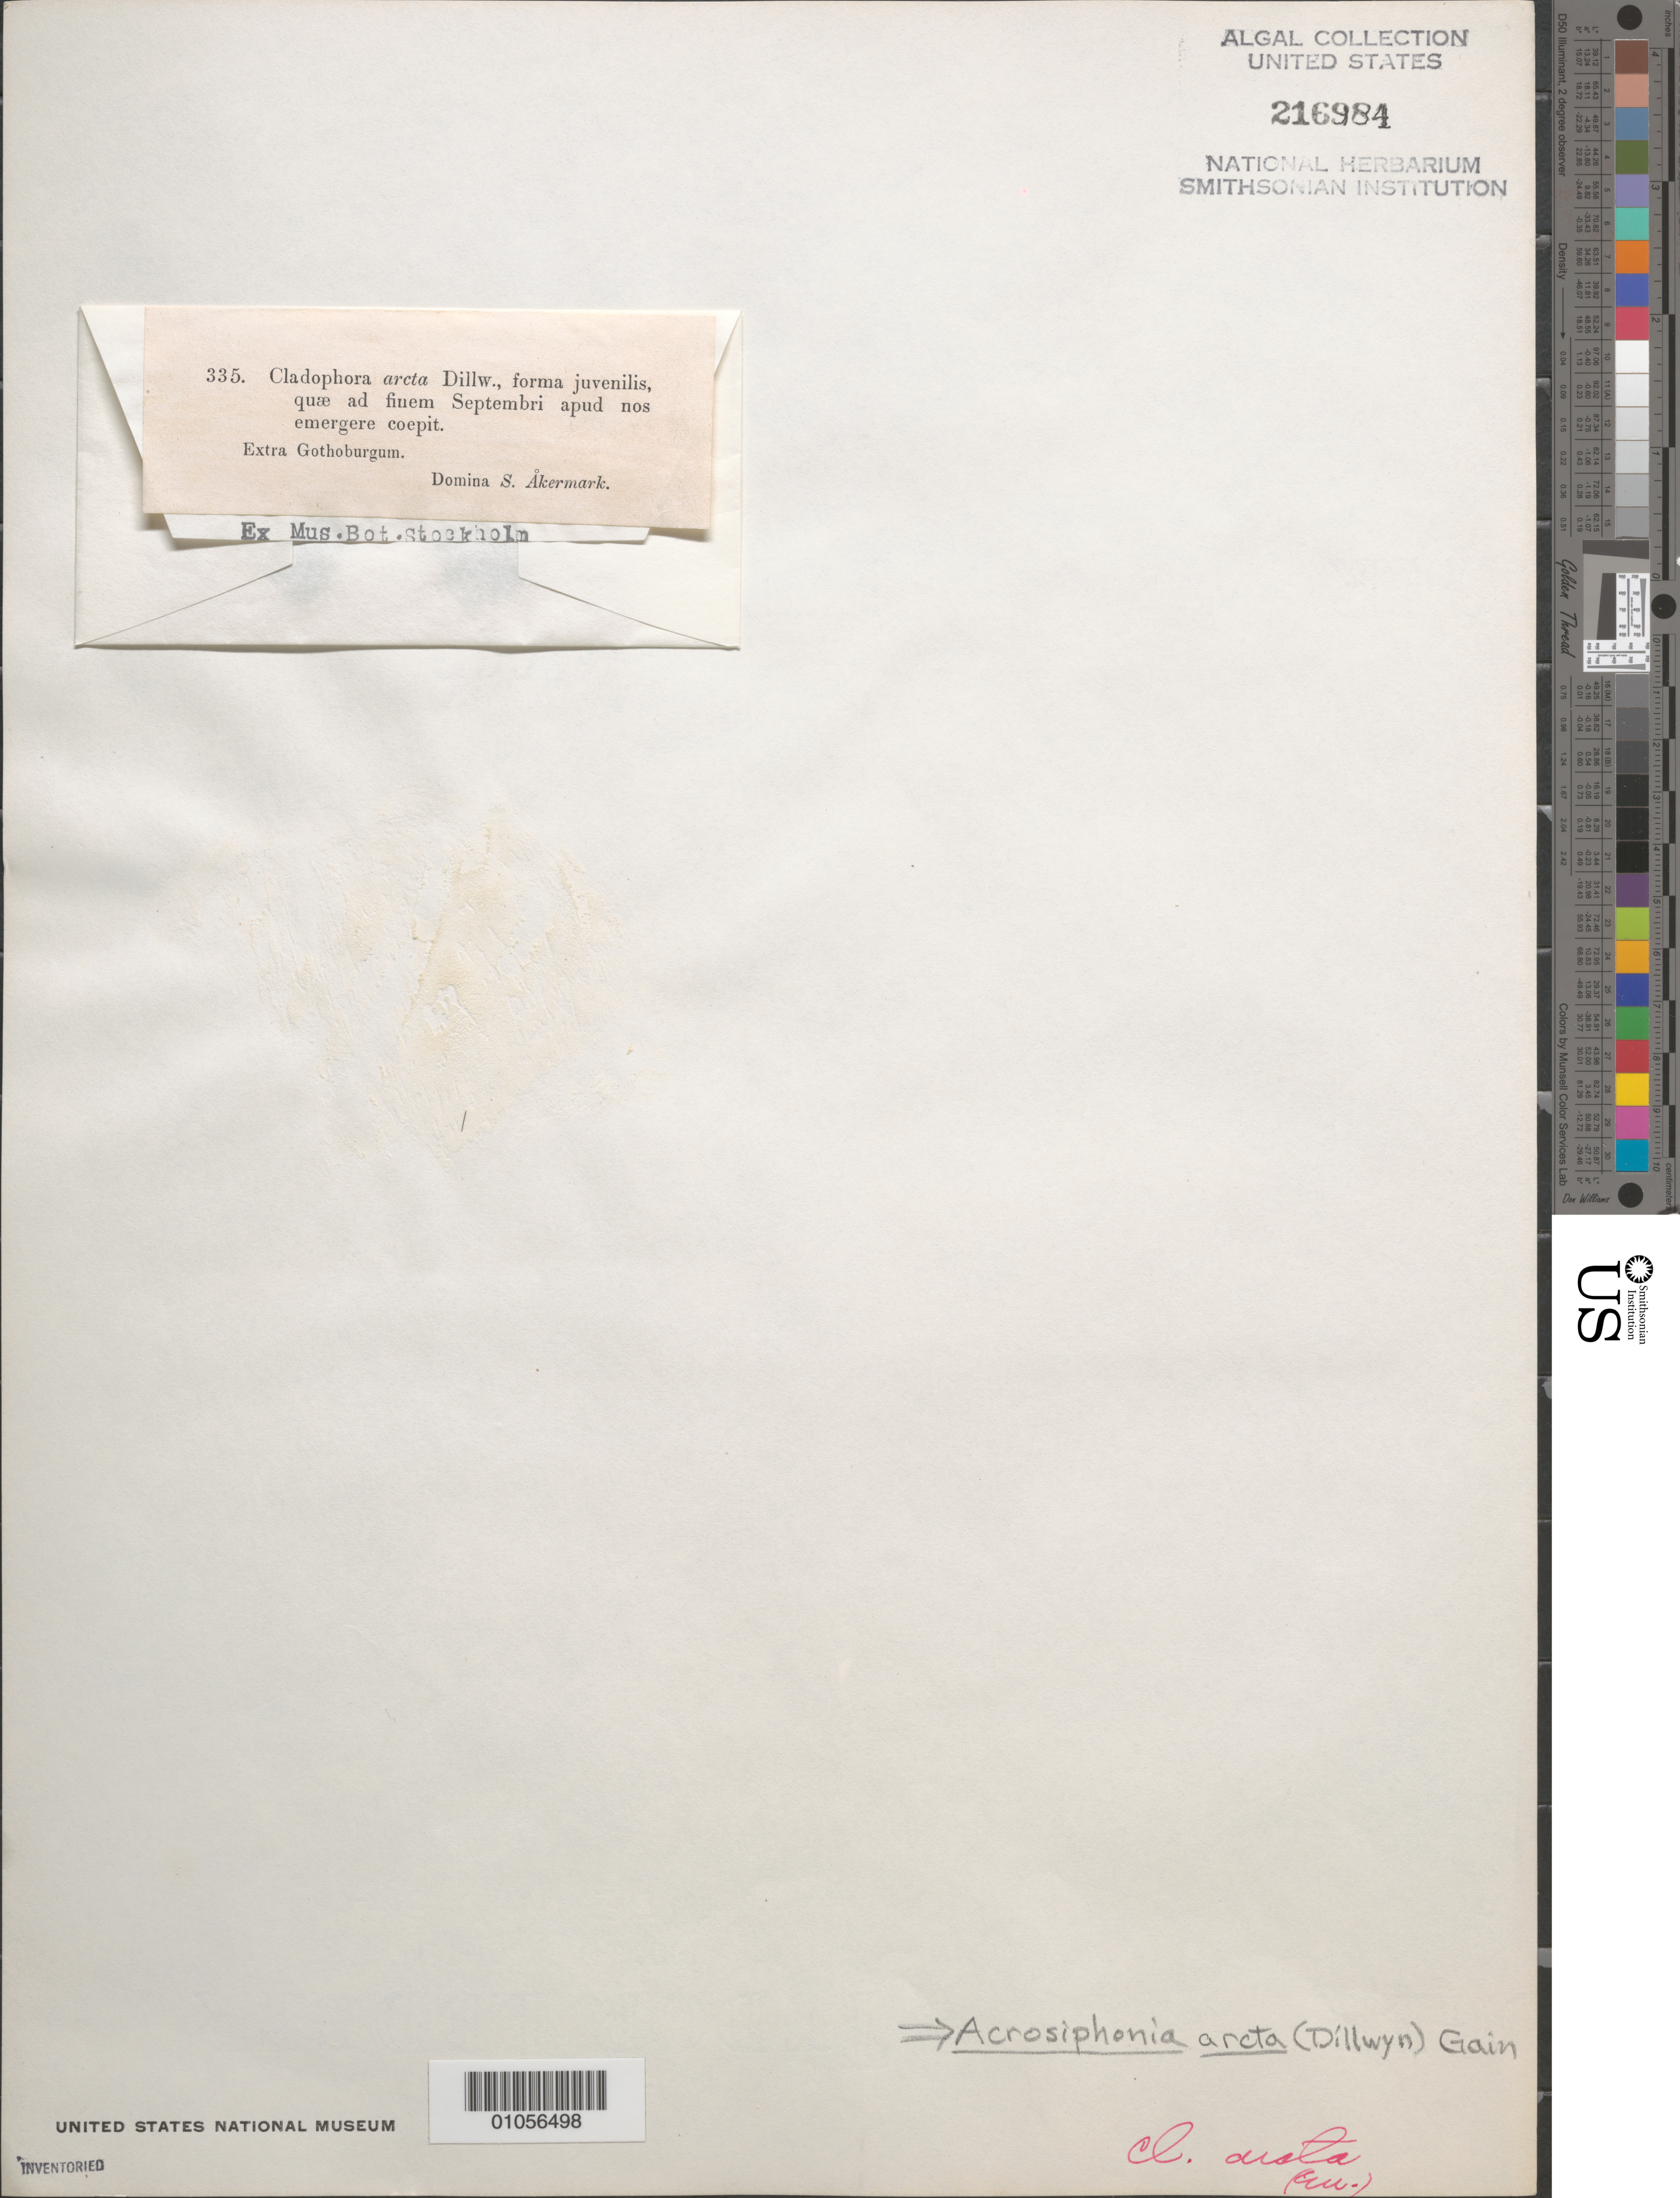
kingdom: Plantae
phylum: Chlorophyta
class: Ulvophyceae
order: Ulotrichales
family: Ulotrichaceae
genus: Acrosiphonia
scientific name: Acrosiphonia arcta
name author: (Dillwyn) Gain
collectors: S. Akermark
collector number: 335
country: Sweden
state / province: Västra Götaland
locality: Outside of Goteborg (Extra Gothoburgum)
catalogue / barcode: US 216984